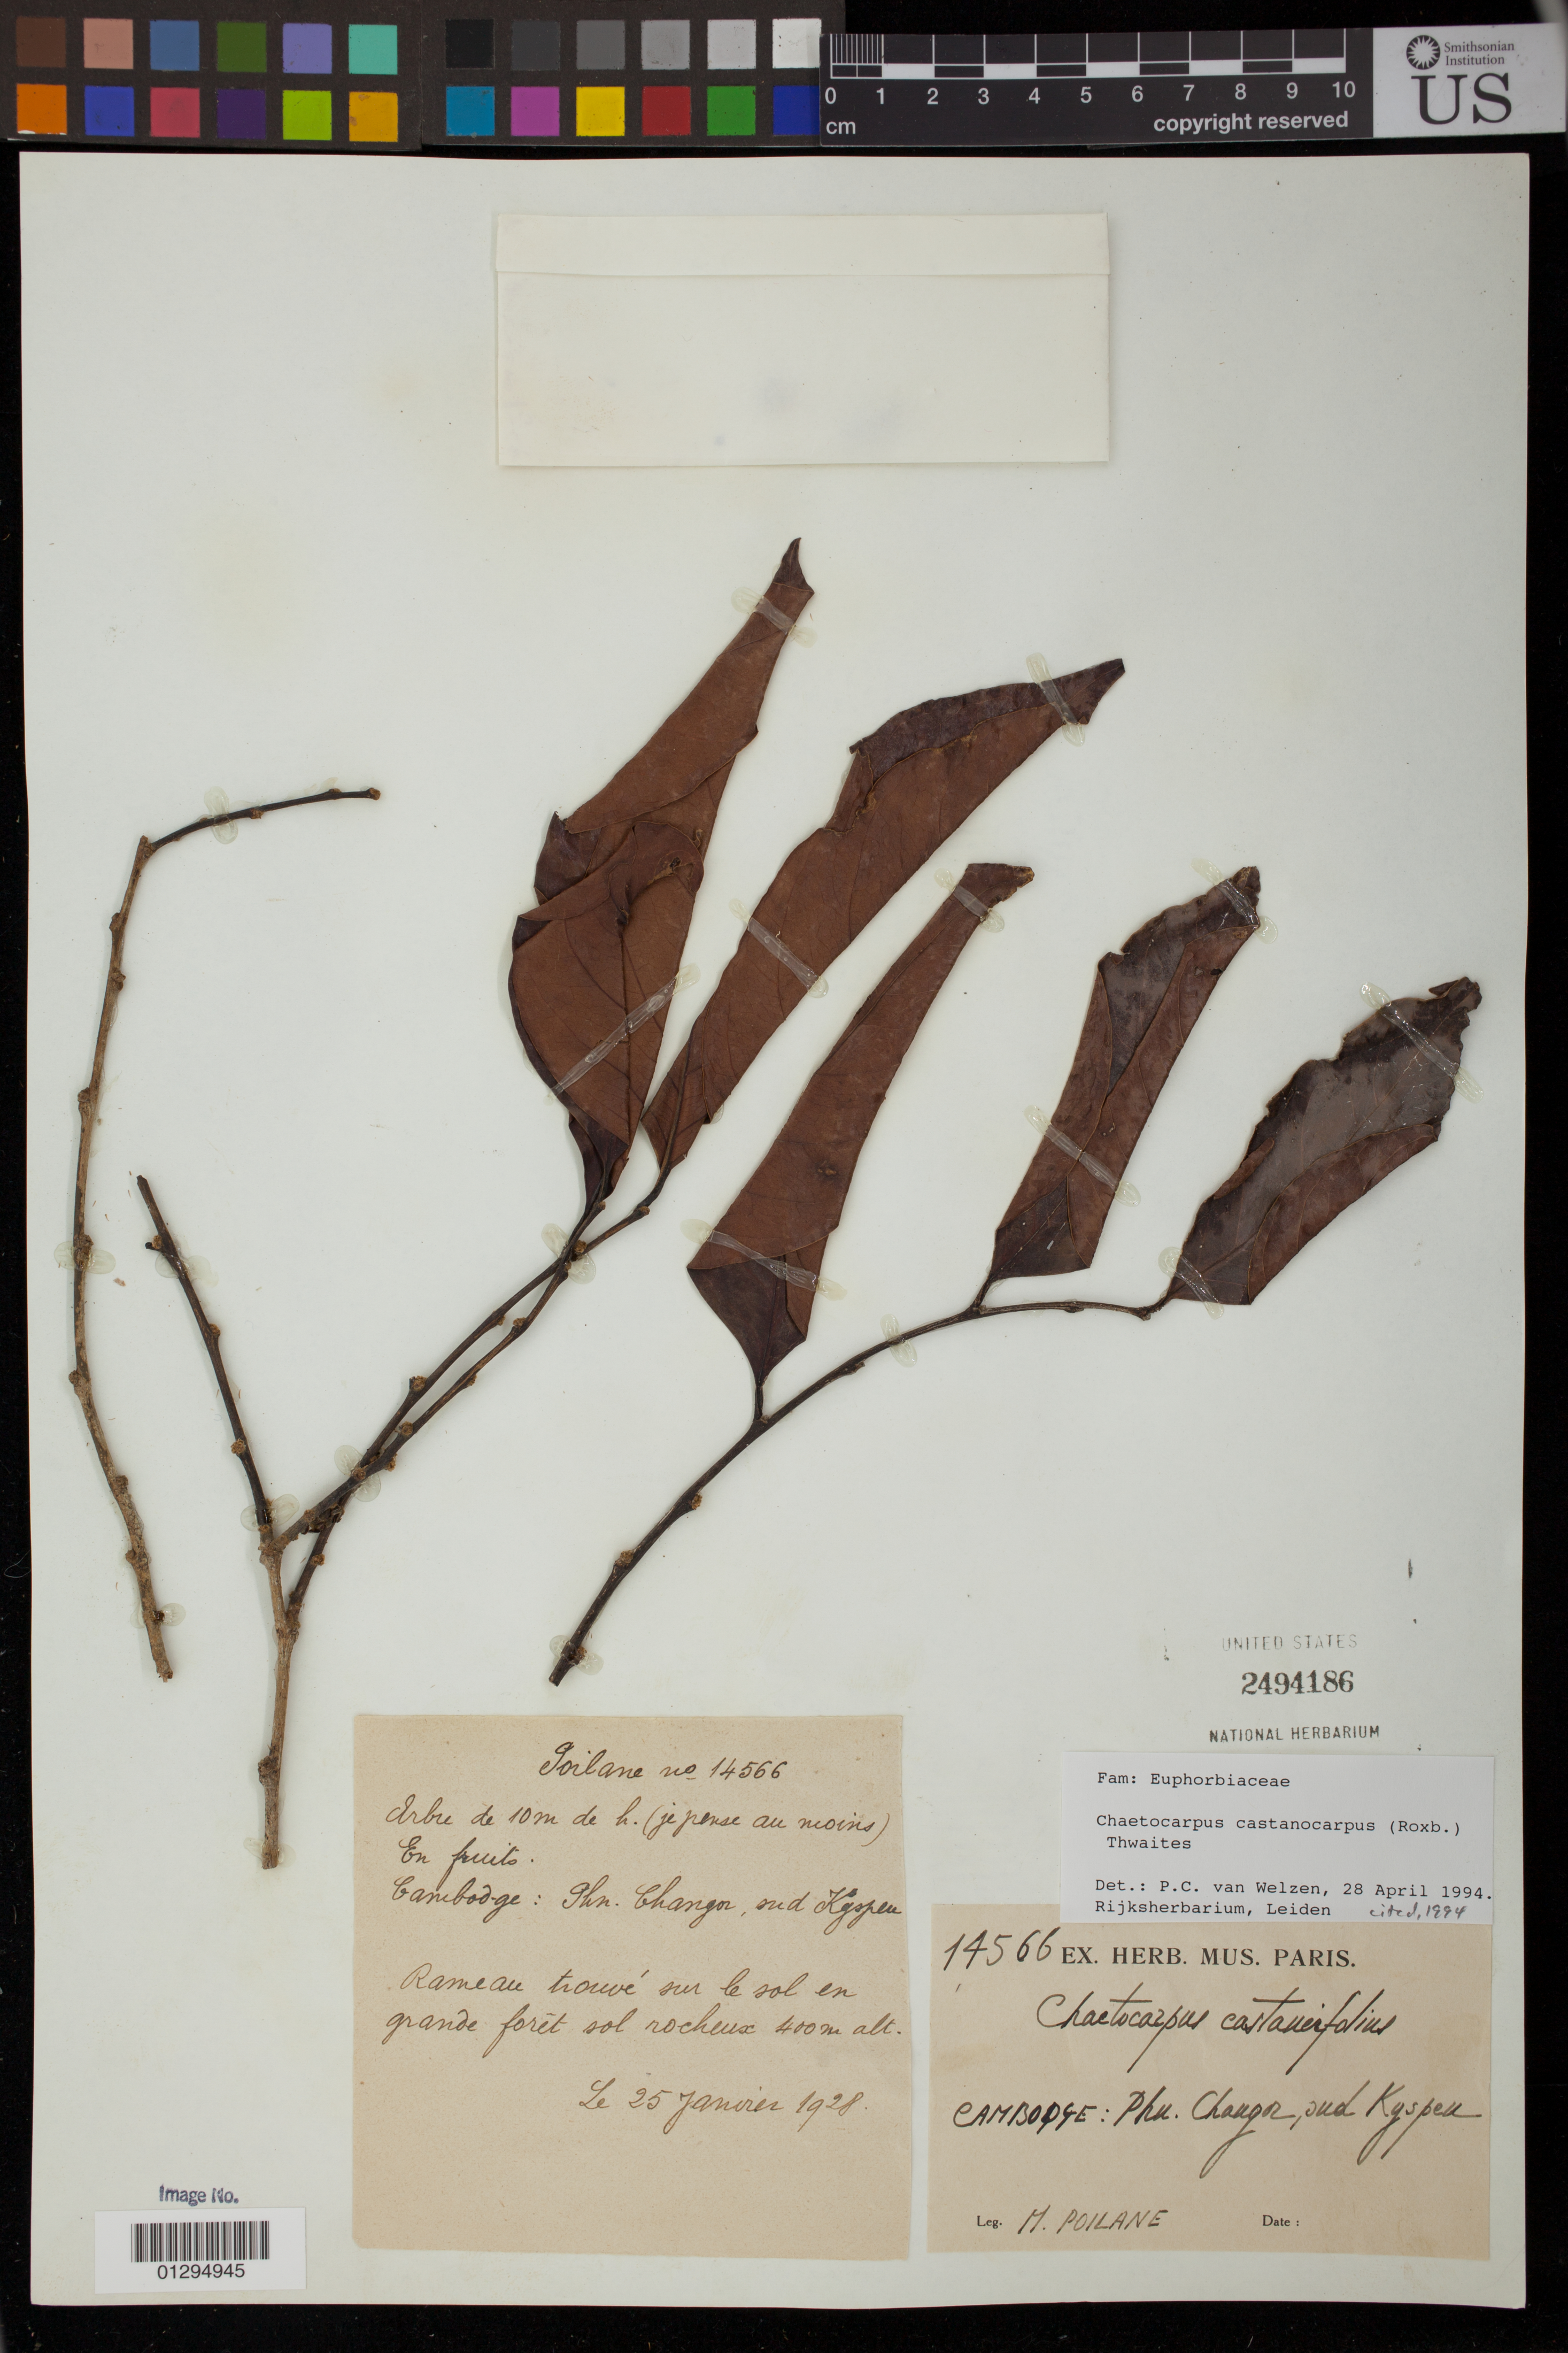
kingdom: Plantae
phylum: Tracheophyta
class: Magnoliopsida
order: Malpighiales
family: Peraceae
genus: Chaetocarpus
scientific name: Chaetocarpus castanocarpus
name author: (Roxb.) Thwaites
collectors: M. Poilane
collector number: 14566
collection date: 1928-01-25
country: Cambodia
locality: Phu Changor, sud Kyspeu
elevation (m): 400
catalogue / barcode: US 2494186